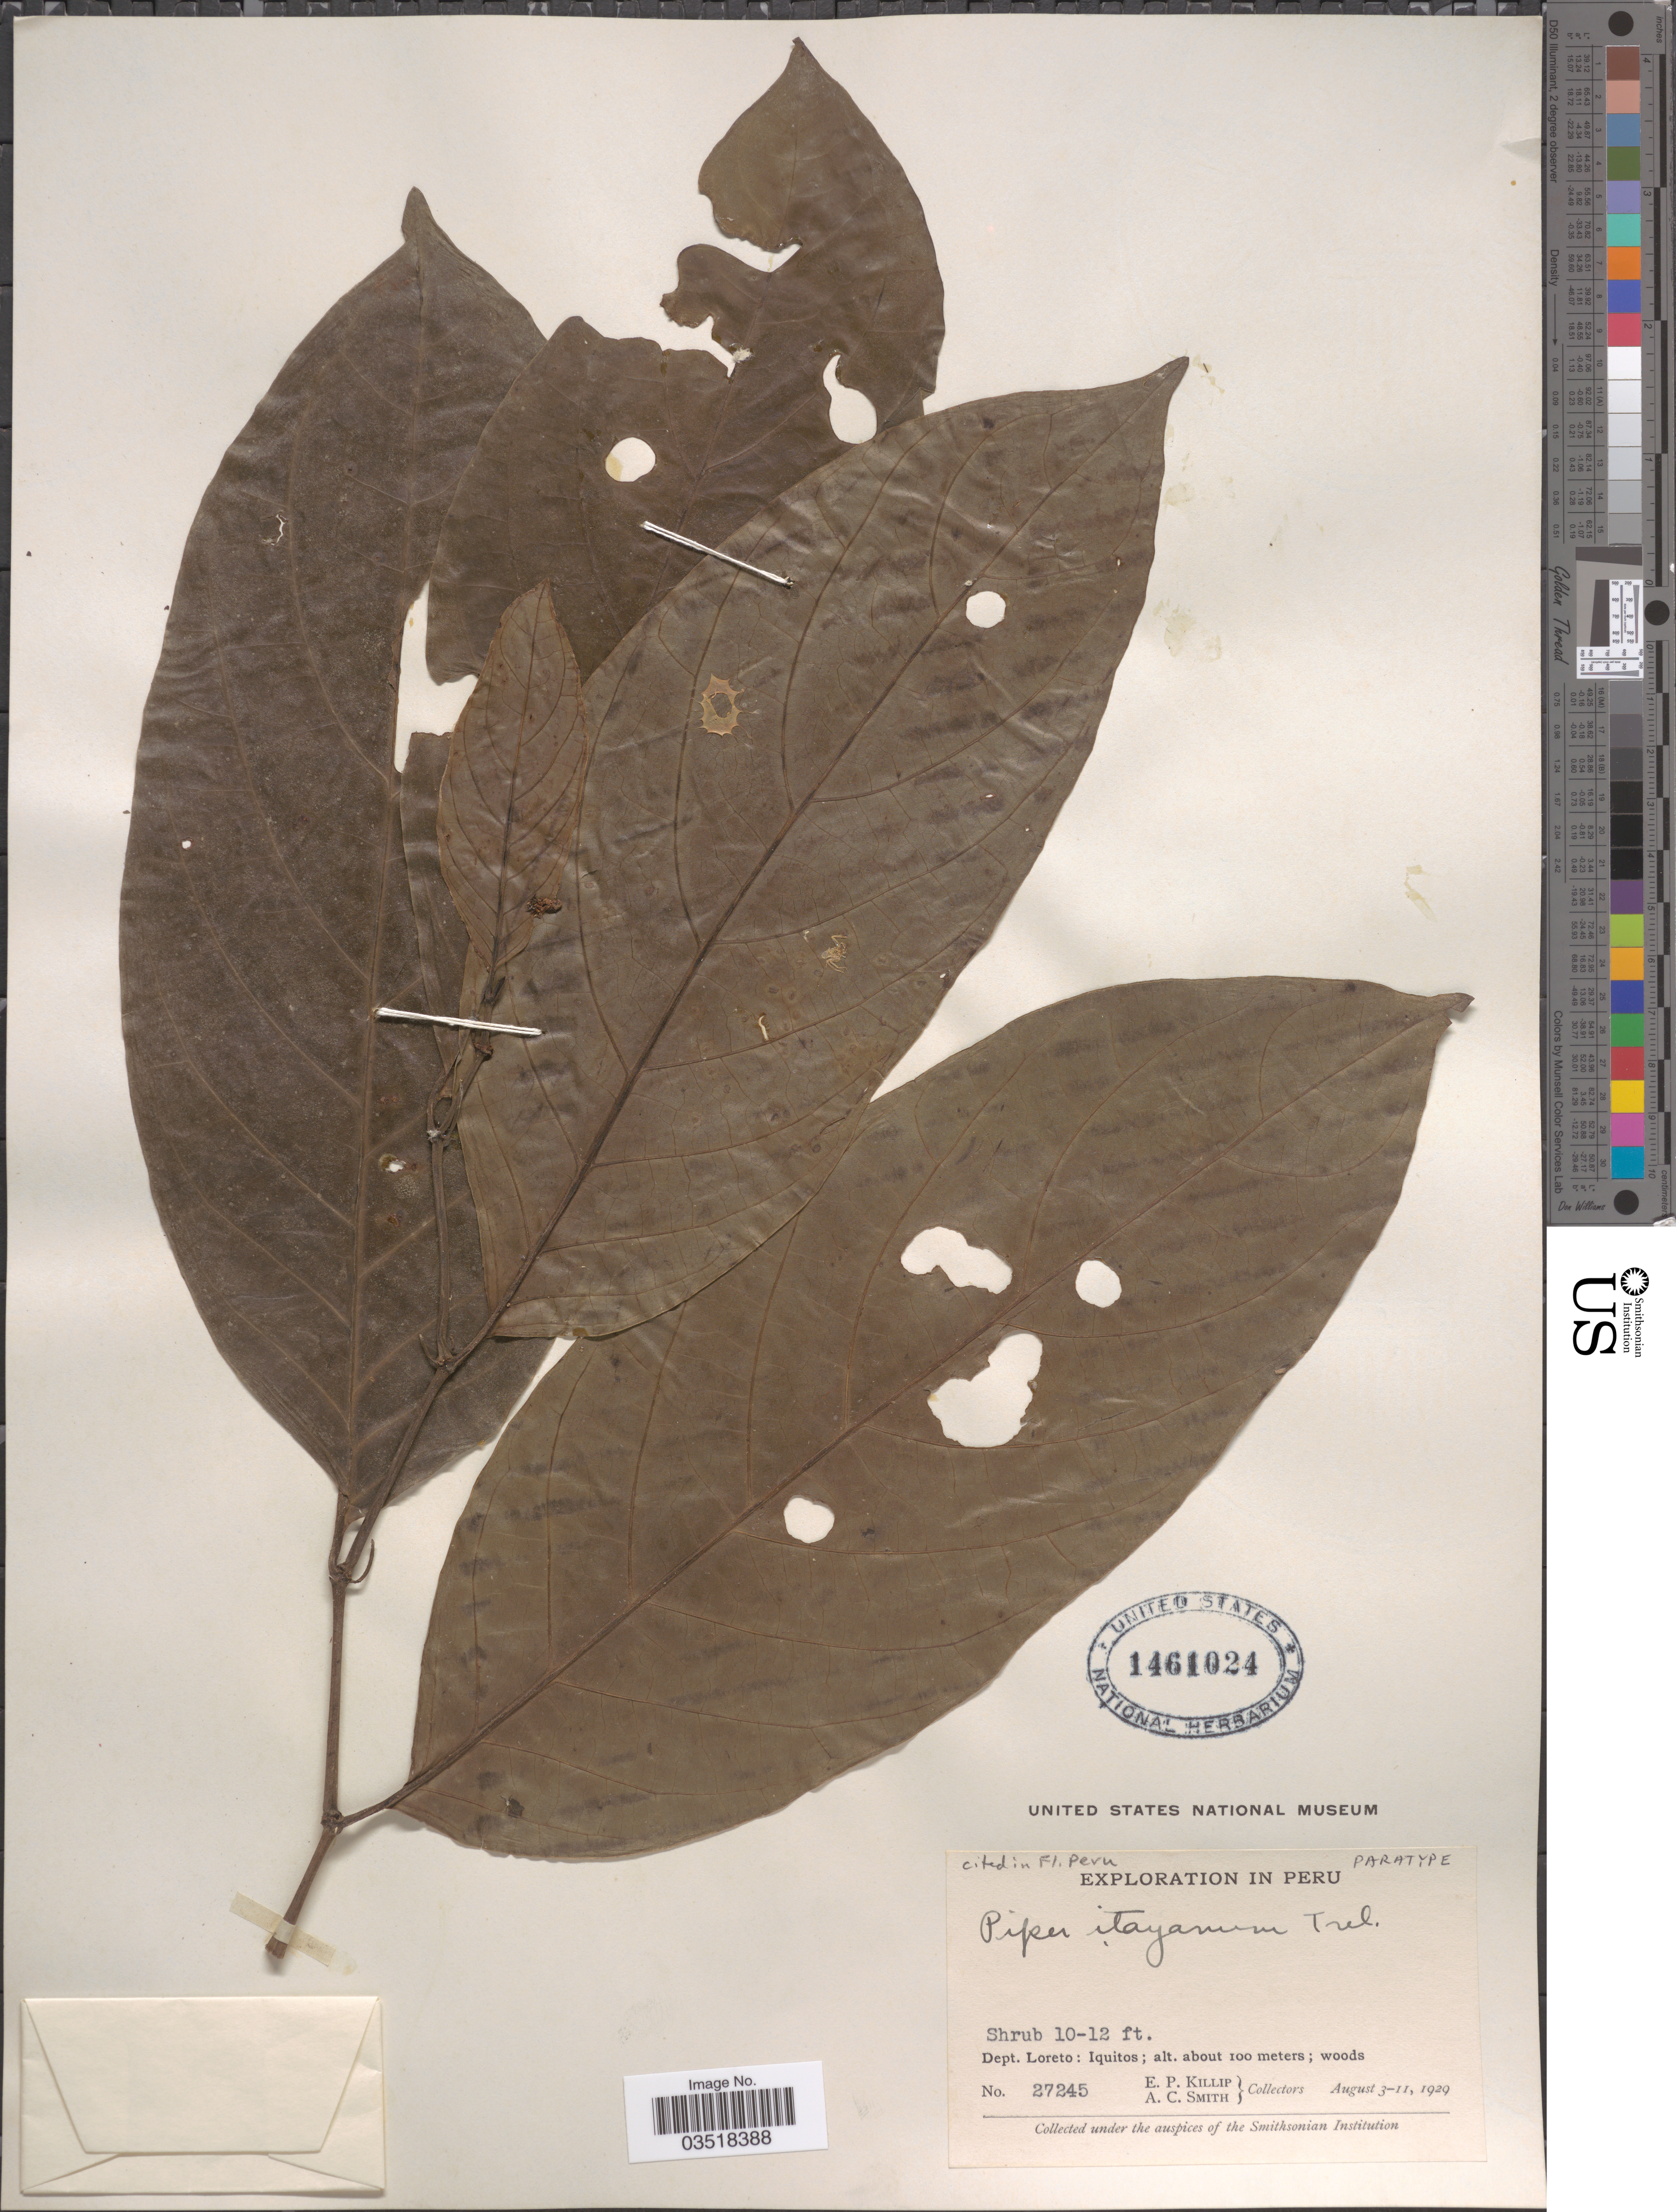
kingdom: Plantae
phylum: Tracheophyta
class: Magnoliopsida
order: Piperales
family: Piperaceae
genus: Piper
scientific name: Piper itayanum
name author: Trel.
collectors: E. P. Killip & A. C. Smith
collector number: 27245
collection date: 1929-08-03/1929-08-11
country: Peru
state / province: Loreto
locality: Dept. Loreto: Iquitos.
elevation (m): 100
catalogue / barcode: US 1461024